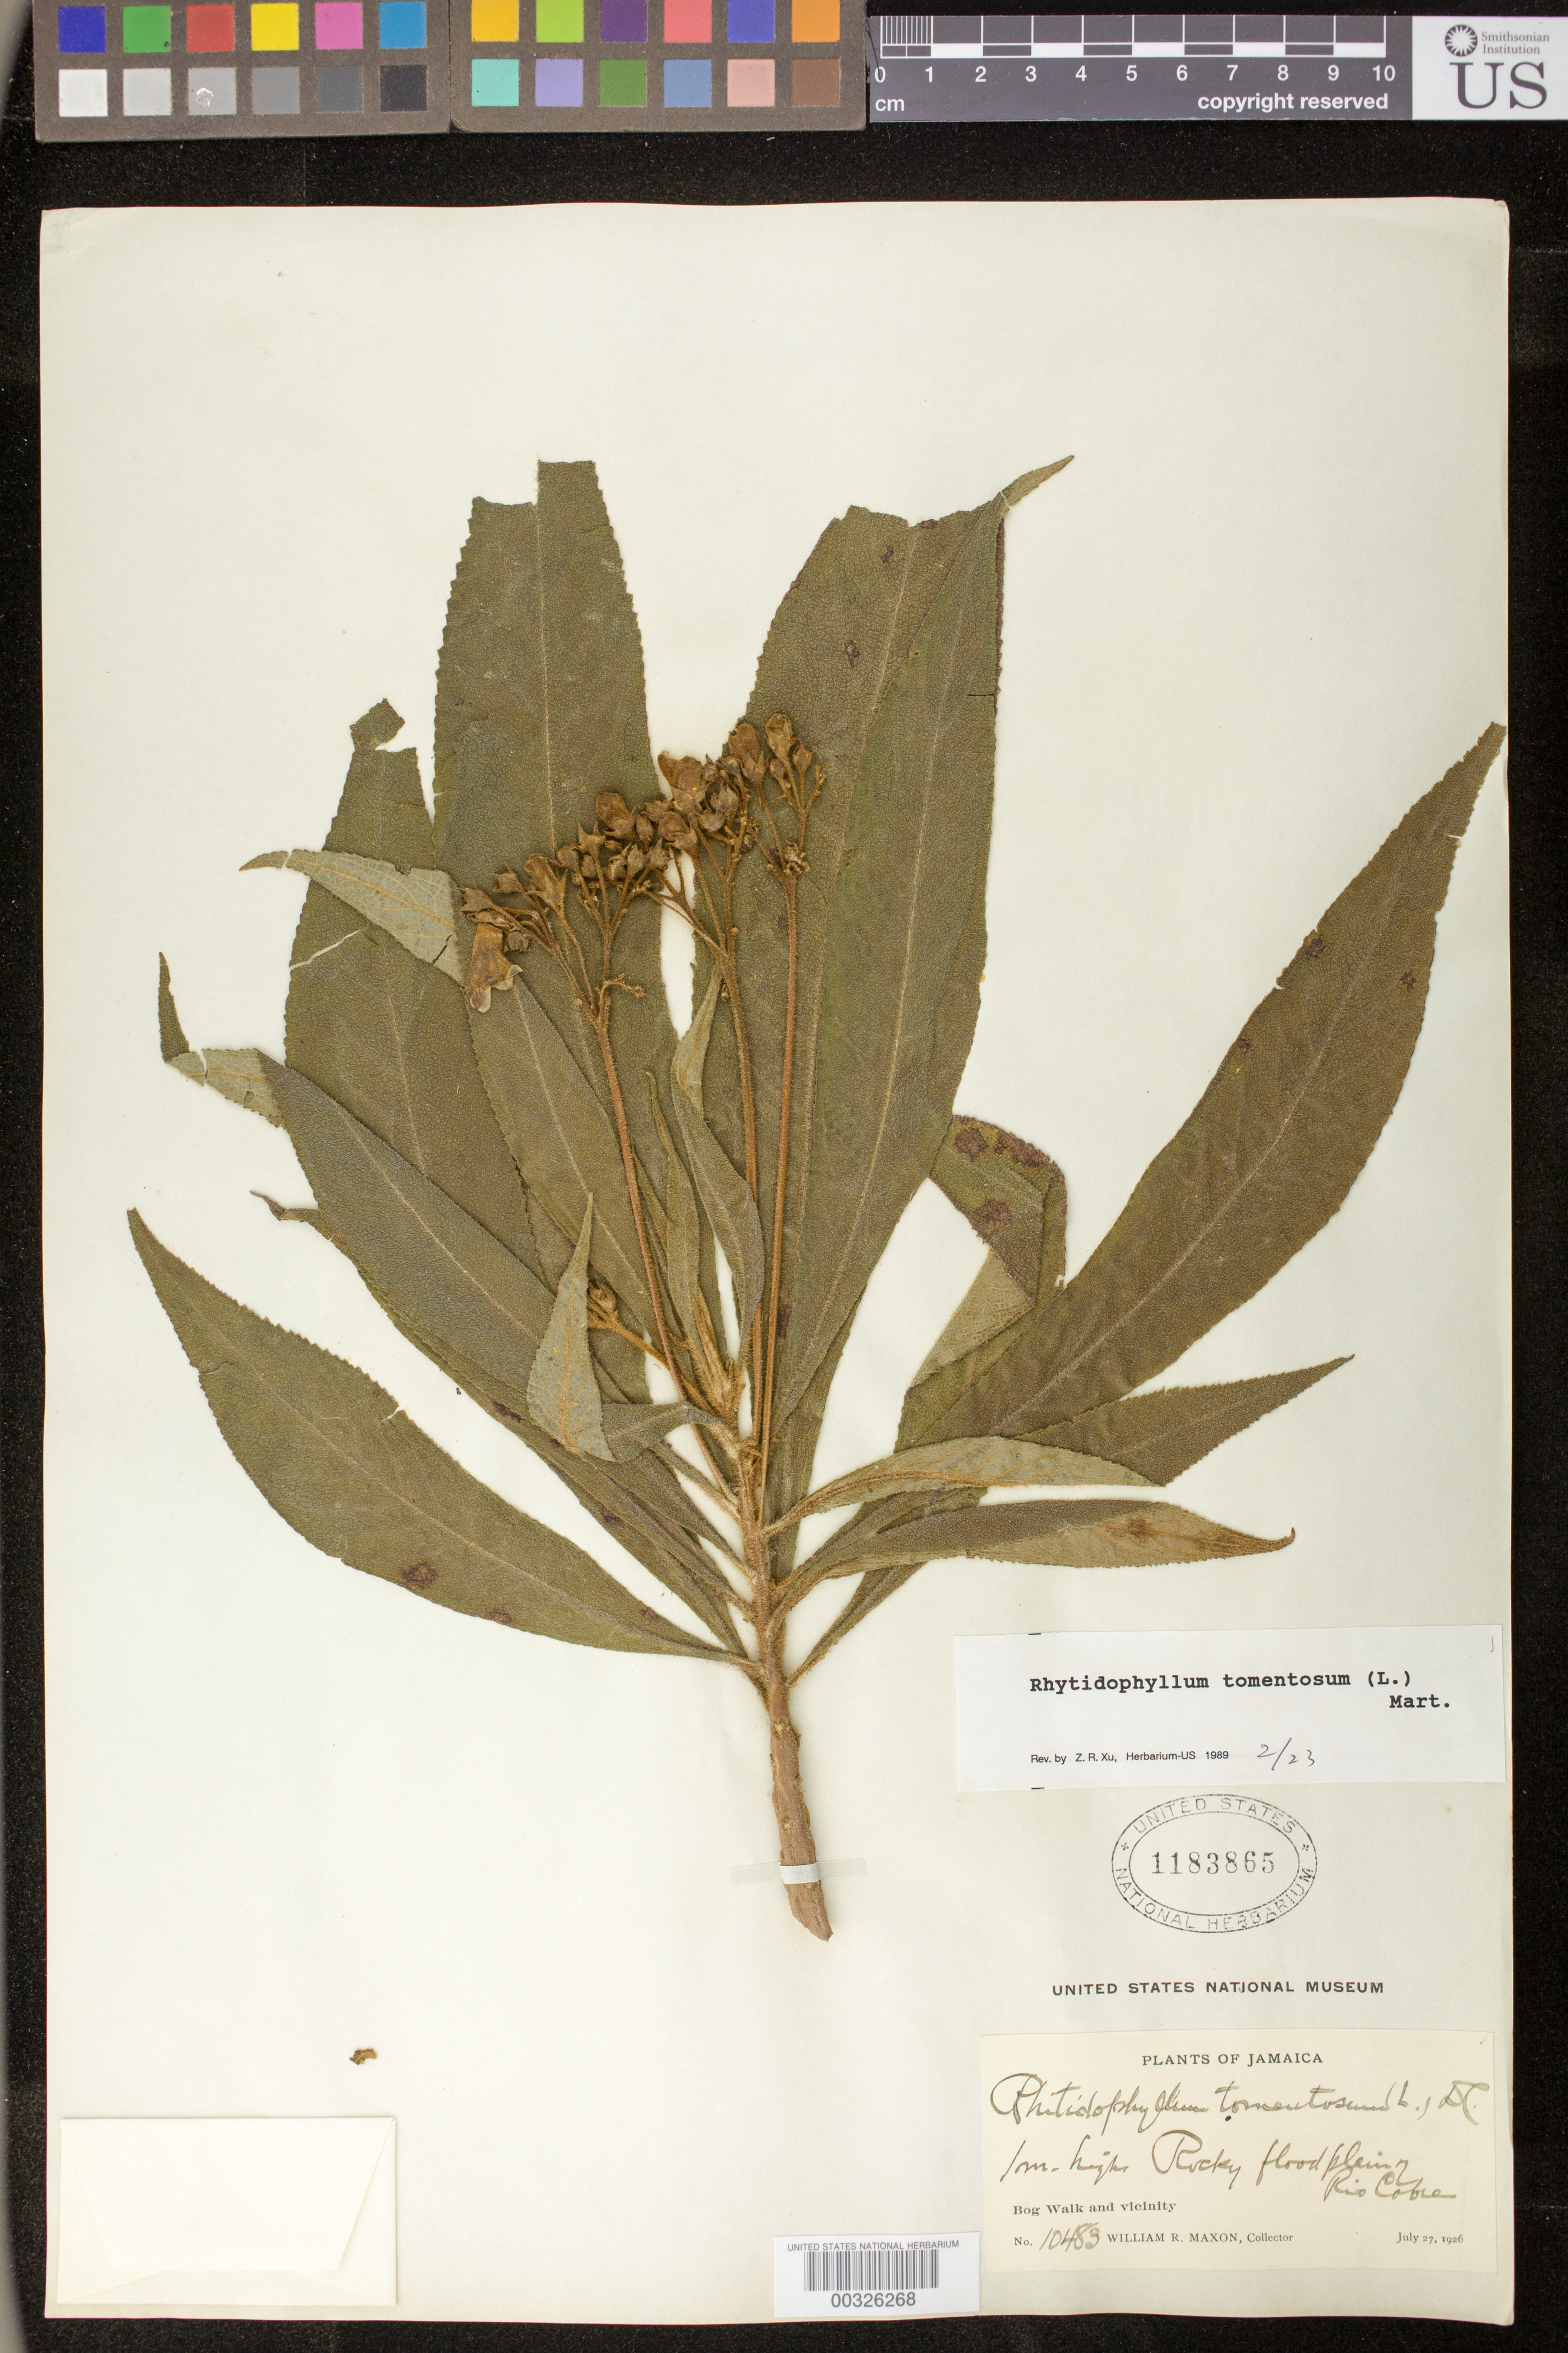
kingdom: Plantae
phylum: Tracheophyta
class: Magnoliopsida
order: Lamiales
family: Gesneriaceae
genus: Rhytidophyllum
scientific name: Rhytidophyllum tomentosum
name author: (L.) Mart.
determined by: Skog, Laurence E.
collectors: W. R. Maxon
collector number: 10483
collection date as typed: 27 Jul 1926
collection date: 1926-07-27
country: Jamaica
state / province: Saint Catherine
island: Jamaica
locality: Bog Walk and vicinity; Rio Cobre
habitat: Rocky floodplain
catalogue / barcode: US 1183865